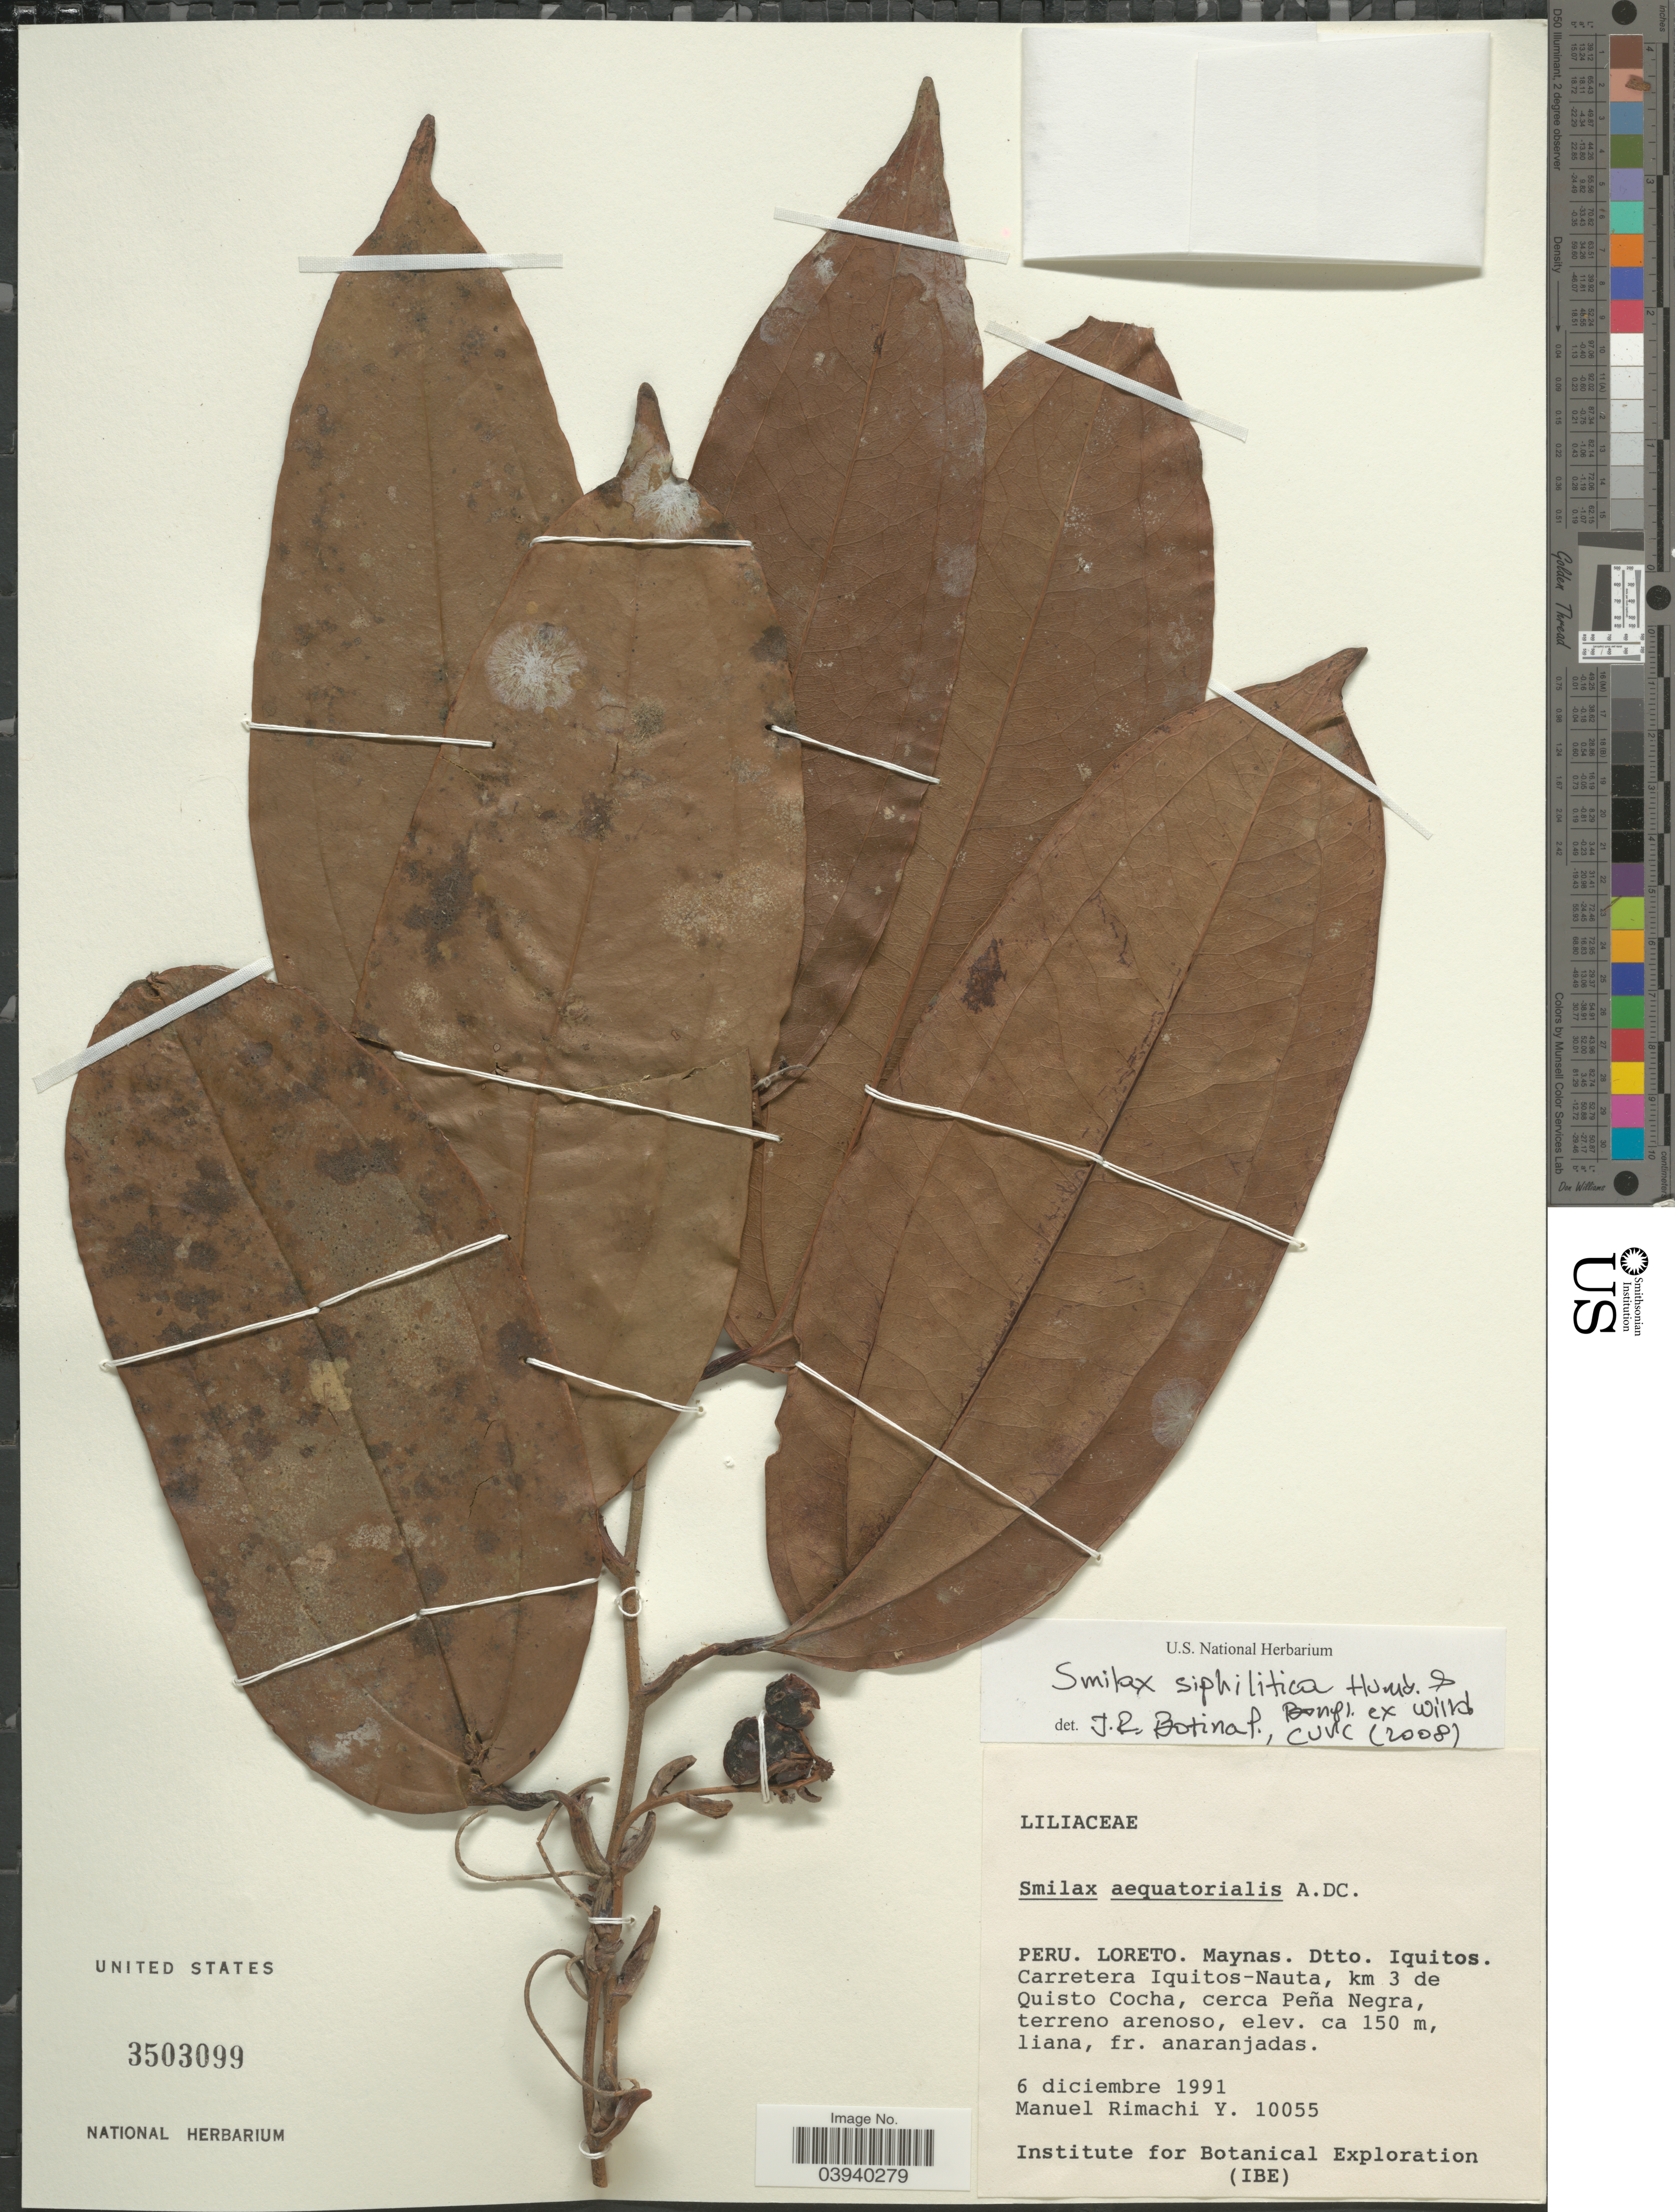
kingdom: Plantae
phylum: Tracheophyta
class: Liliopsida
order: Liliales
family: Smilacaceae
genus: Smilax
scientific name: Smilax syphilitica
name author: Humb. & Bonpl.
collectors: M. Rimachi Y.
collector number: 10055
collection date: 1991-12-06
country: Peru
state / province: Loreto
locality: Maynas. Dtto. Iquitos. Carretera Iquitos-Nauta, km 3 de Quisto Cocha, cerca Peña Negra.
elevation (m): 150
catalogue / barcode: US 3503099